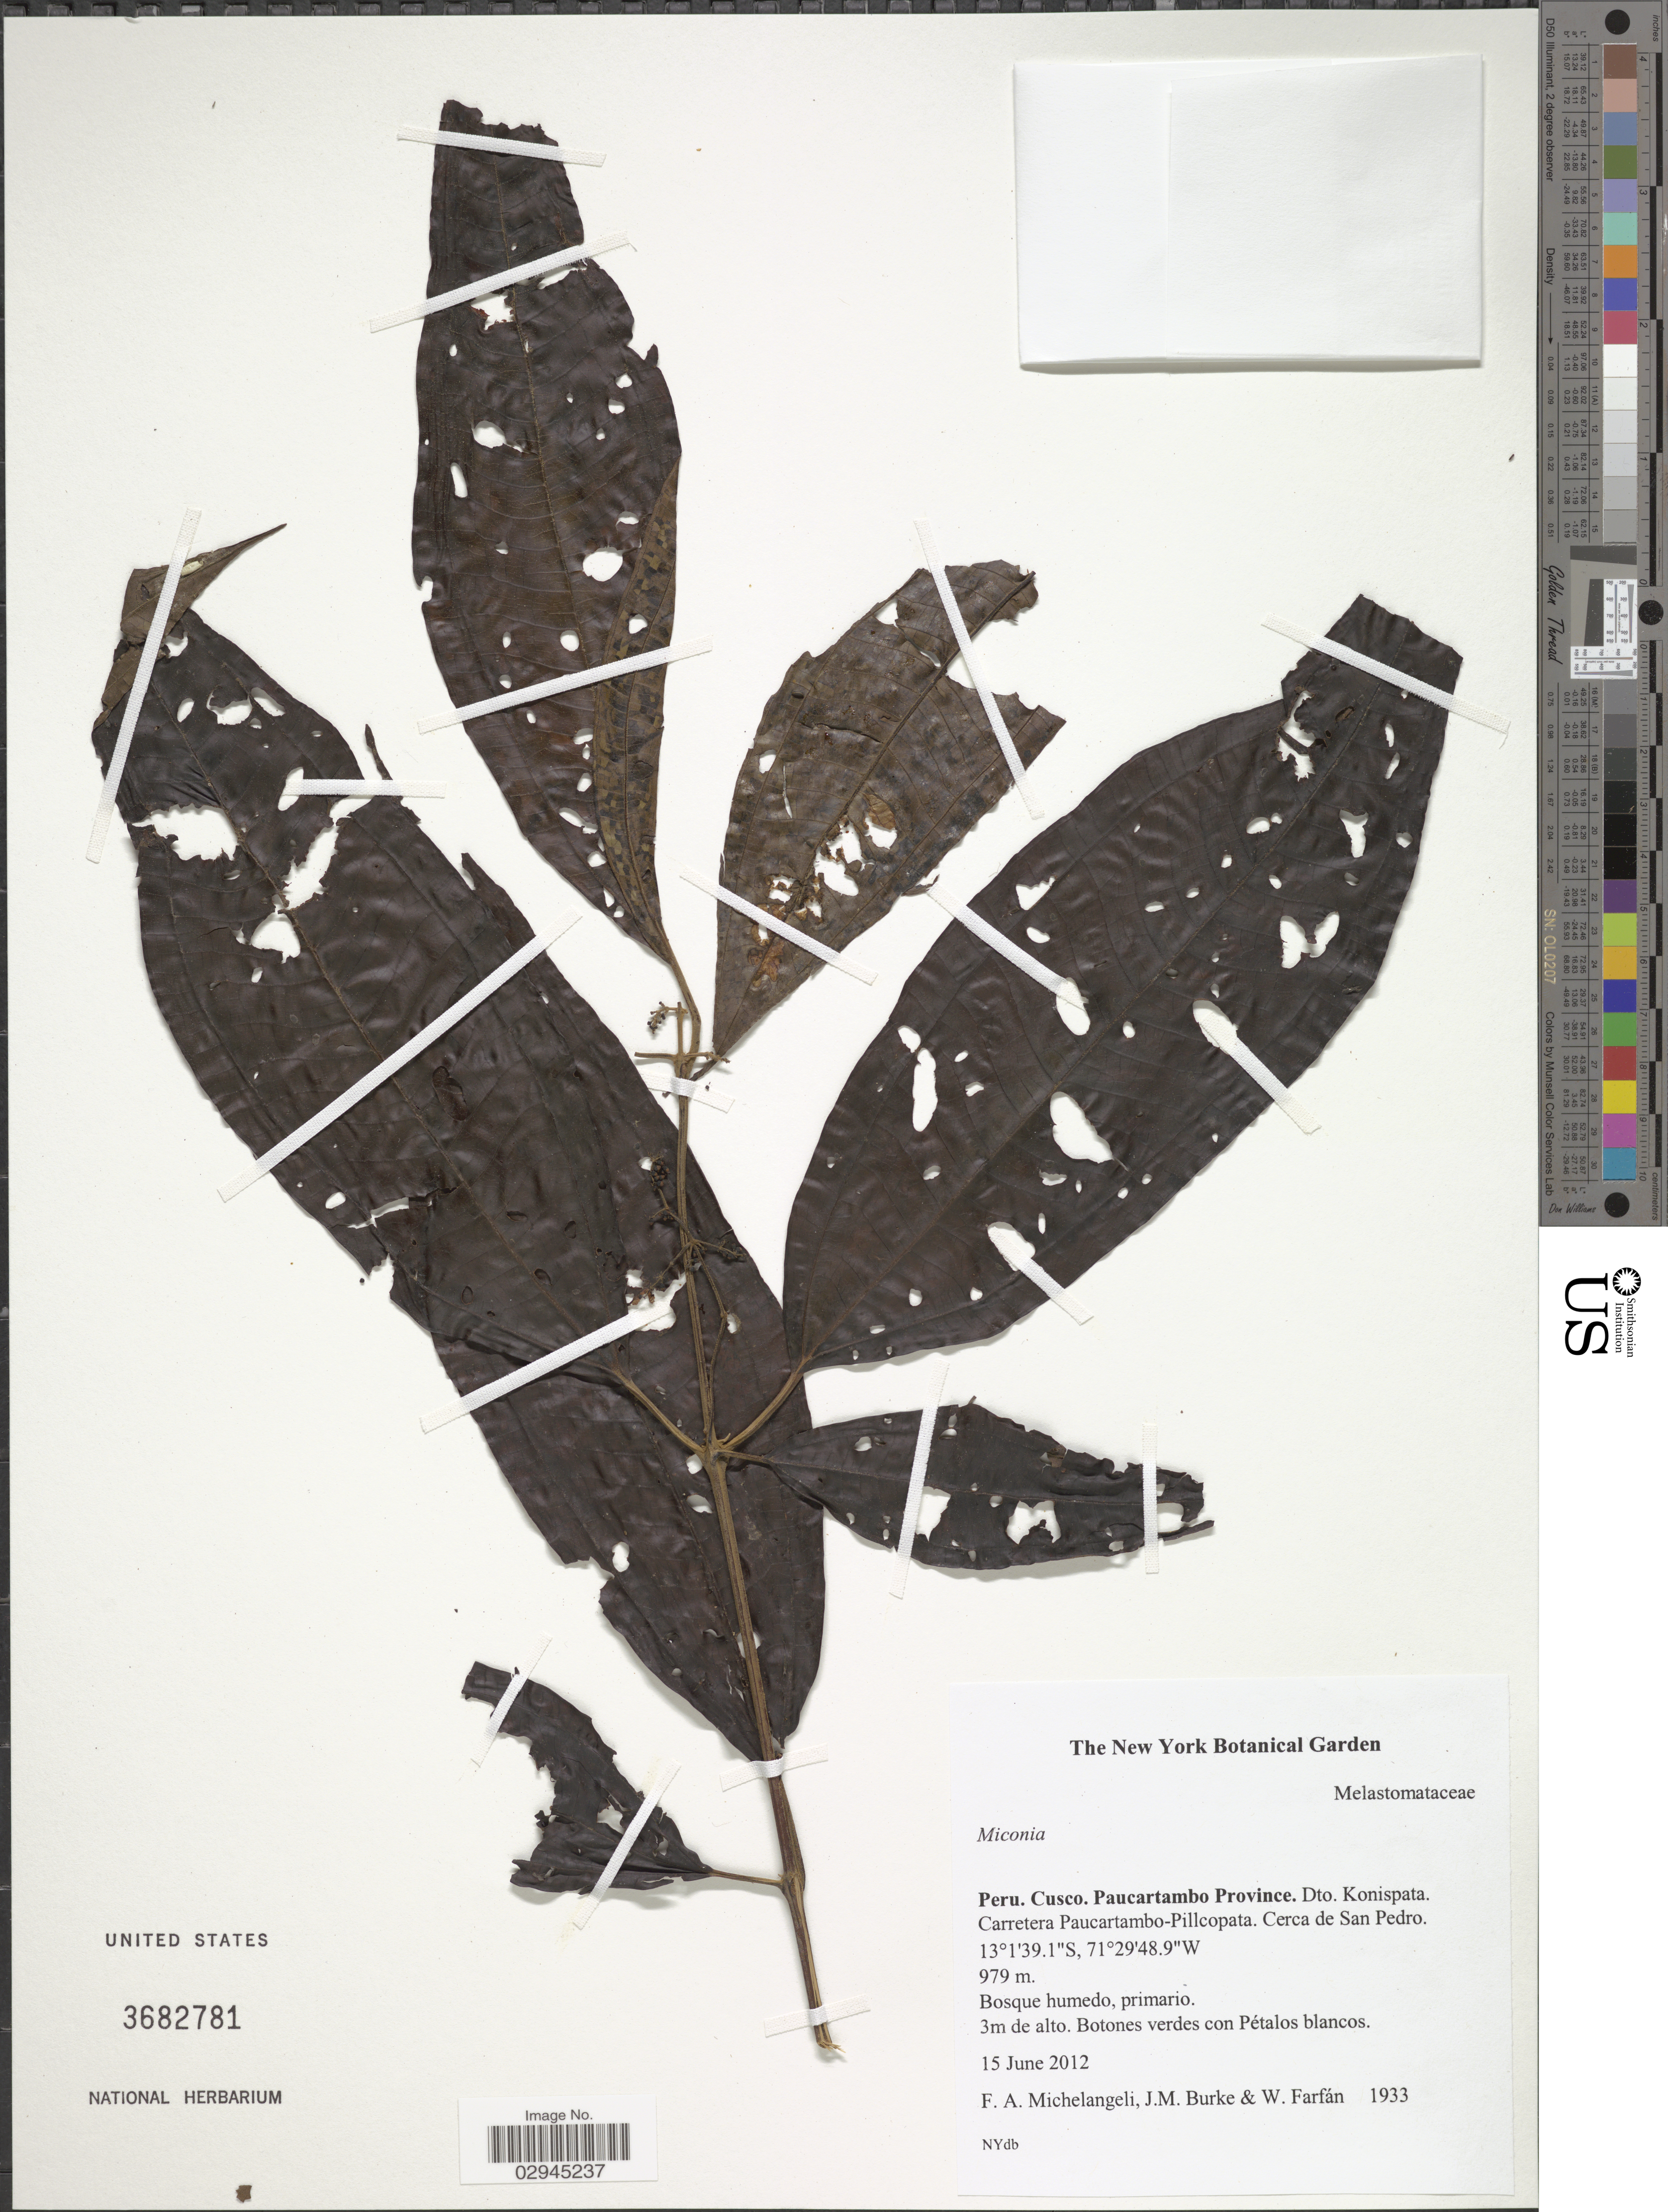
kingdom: Plantae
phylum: Tracheophyta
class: Magnoliopsida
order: Myrtales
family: Melastomataceae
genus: Miconia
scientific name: Miconia sp.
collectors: F. A. Michelangeli, Jac. M. Burke & W. Farfán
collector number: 1933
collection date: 2012-06-15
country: Peru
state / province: Cusco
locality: Paucartambo Province. Dto. Konispata. Carretera Paucartambo-Pillcopata. Cerca de San Pedro.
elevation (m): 979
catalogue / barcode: US 3682781